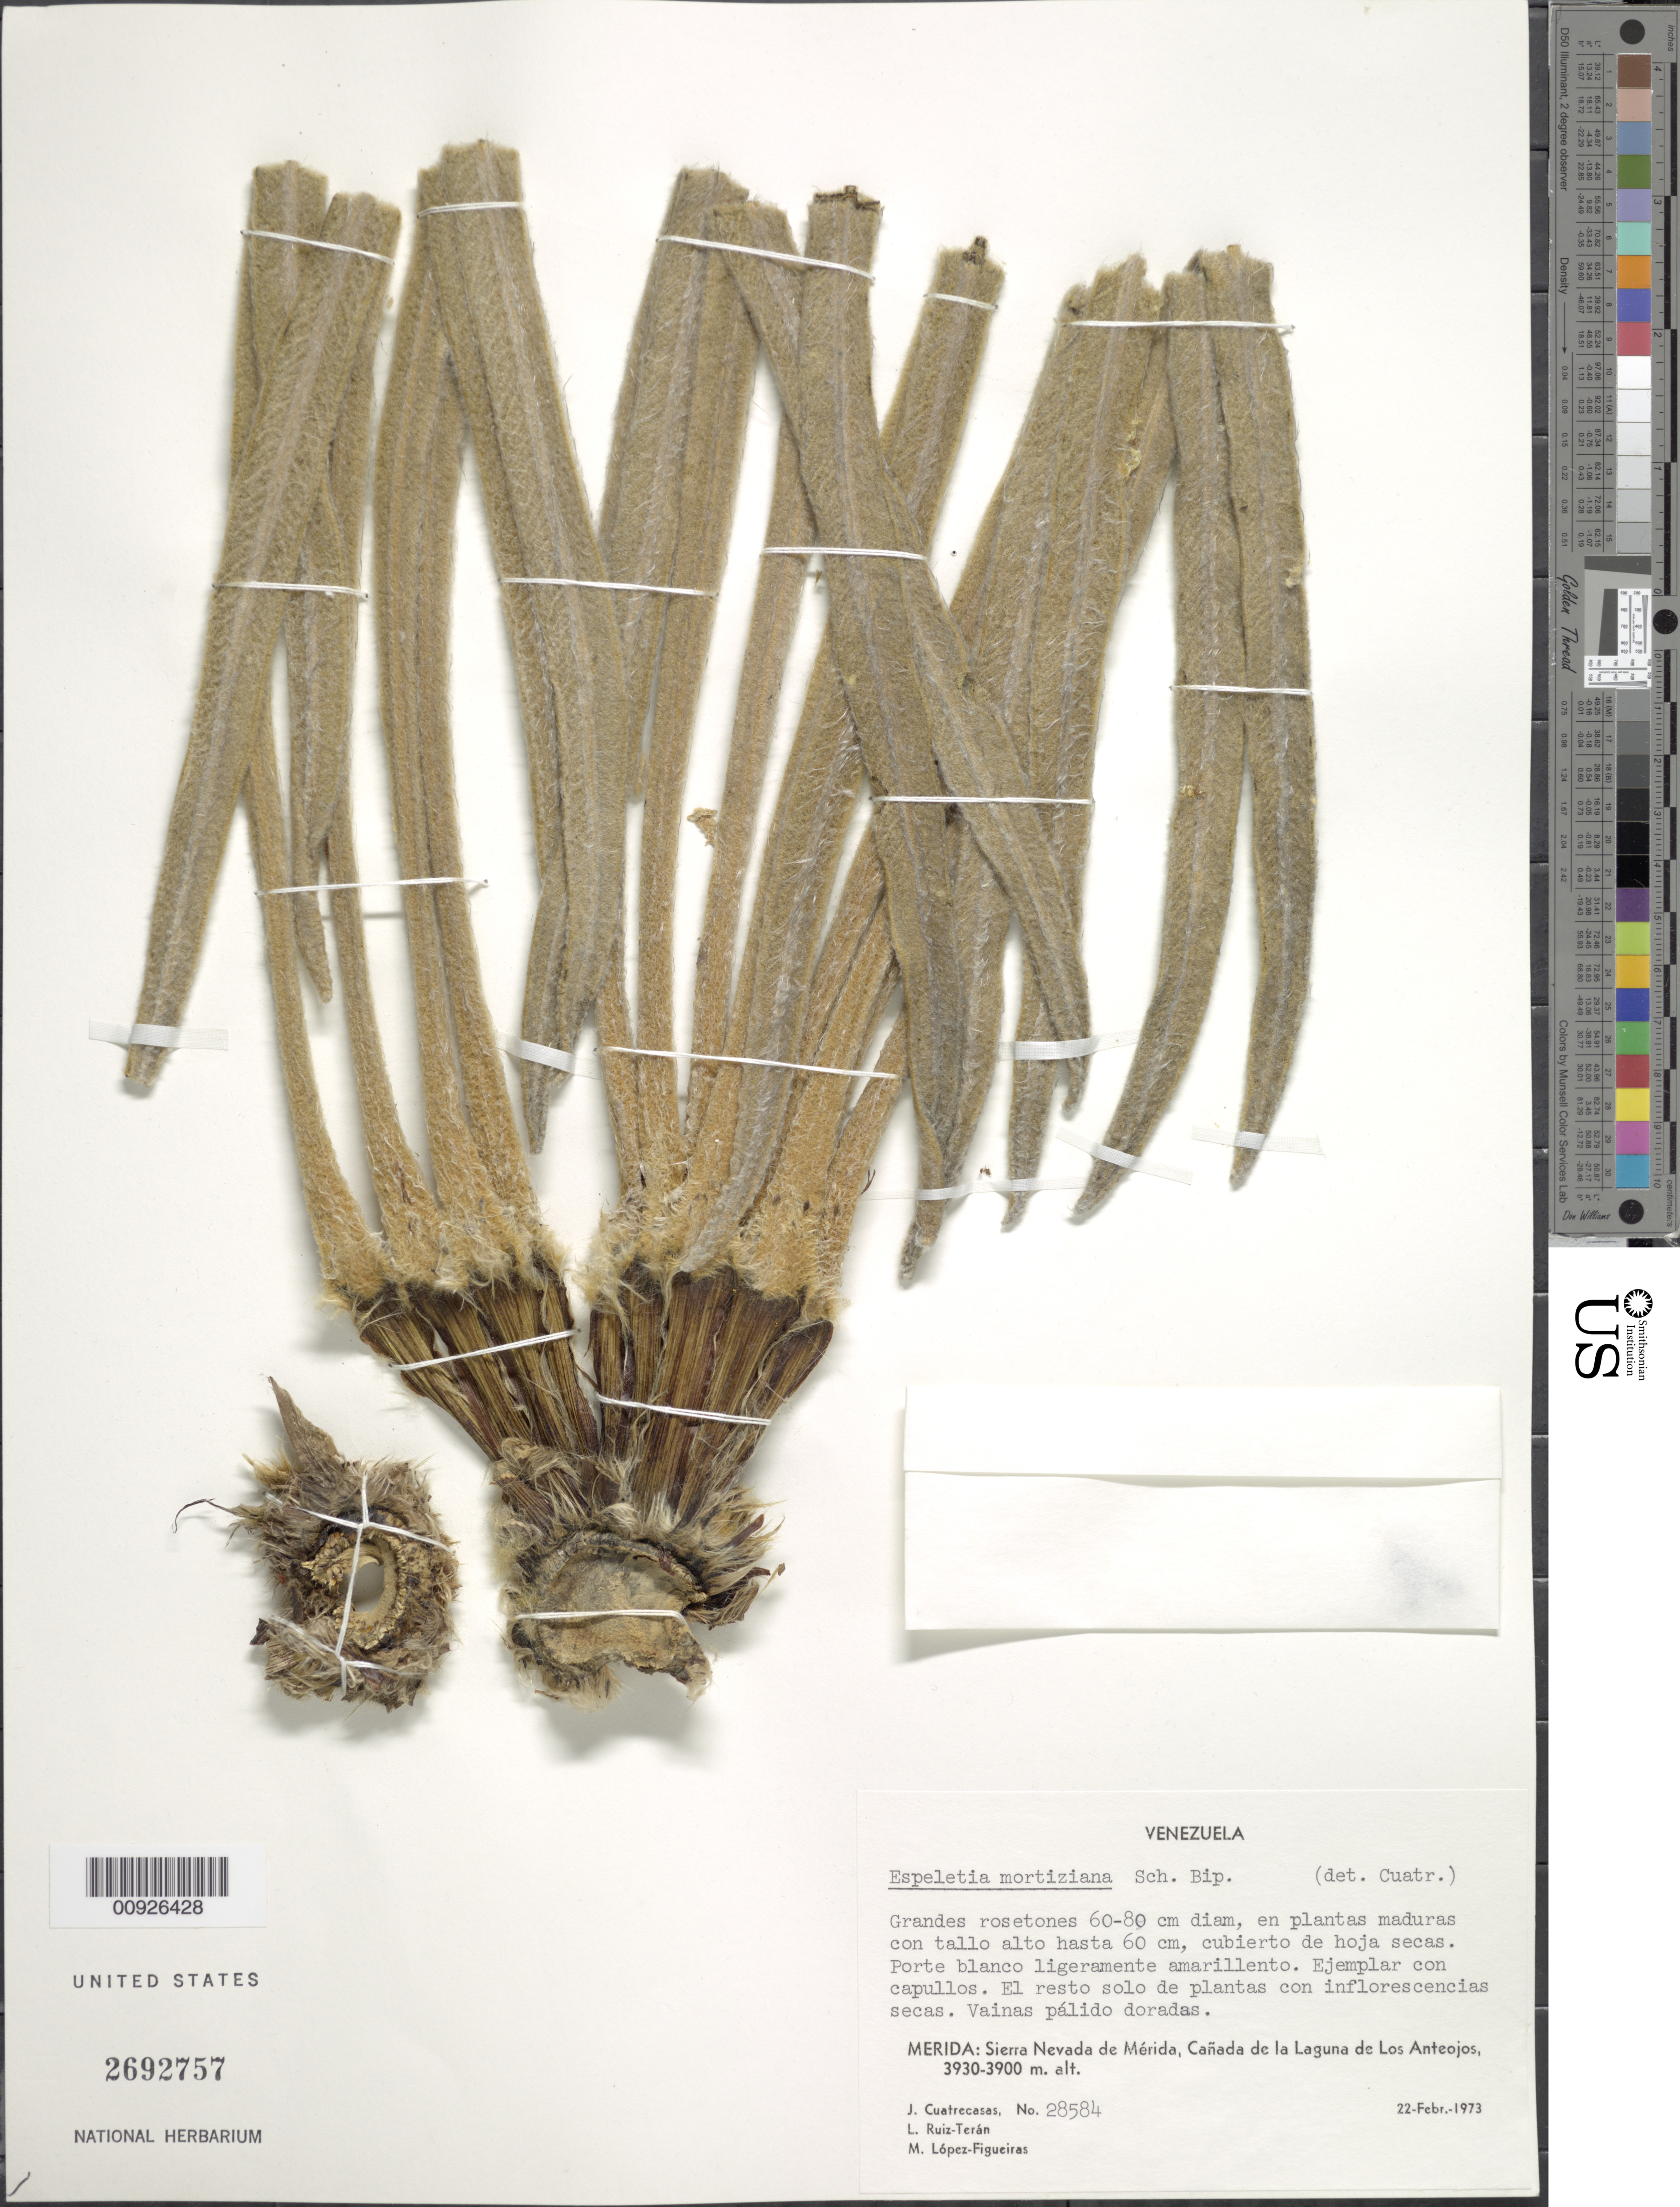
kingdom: Plantae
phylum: Tracheophyta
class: Magnoliopsida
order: Asterales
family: Asteraceae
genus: Coespeletia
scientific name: Coespeletia moritziana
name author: (Sch. Bip. ex Wedd.) Cuatrec.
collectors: J. Cuatrecasas, L. E. Ruíz-Terán & M. López Figueiras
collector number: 28584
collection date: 1973-02-22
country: Venezuela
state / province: Mérida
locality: Sierra nevada de Mérida, Cañada de la Laguna de Los Anteojos.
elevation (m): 3900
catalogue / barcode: US 2692757